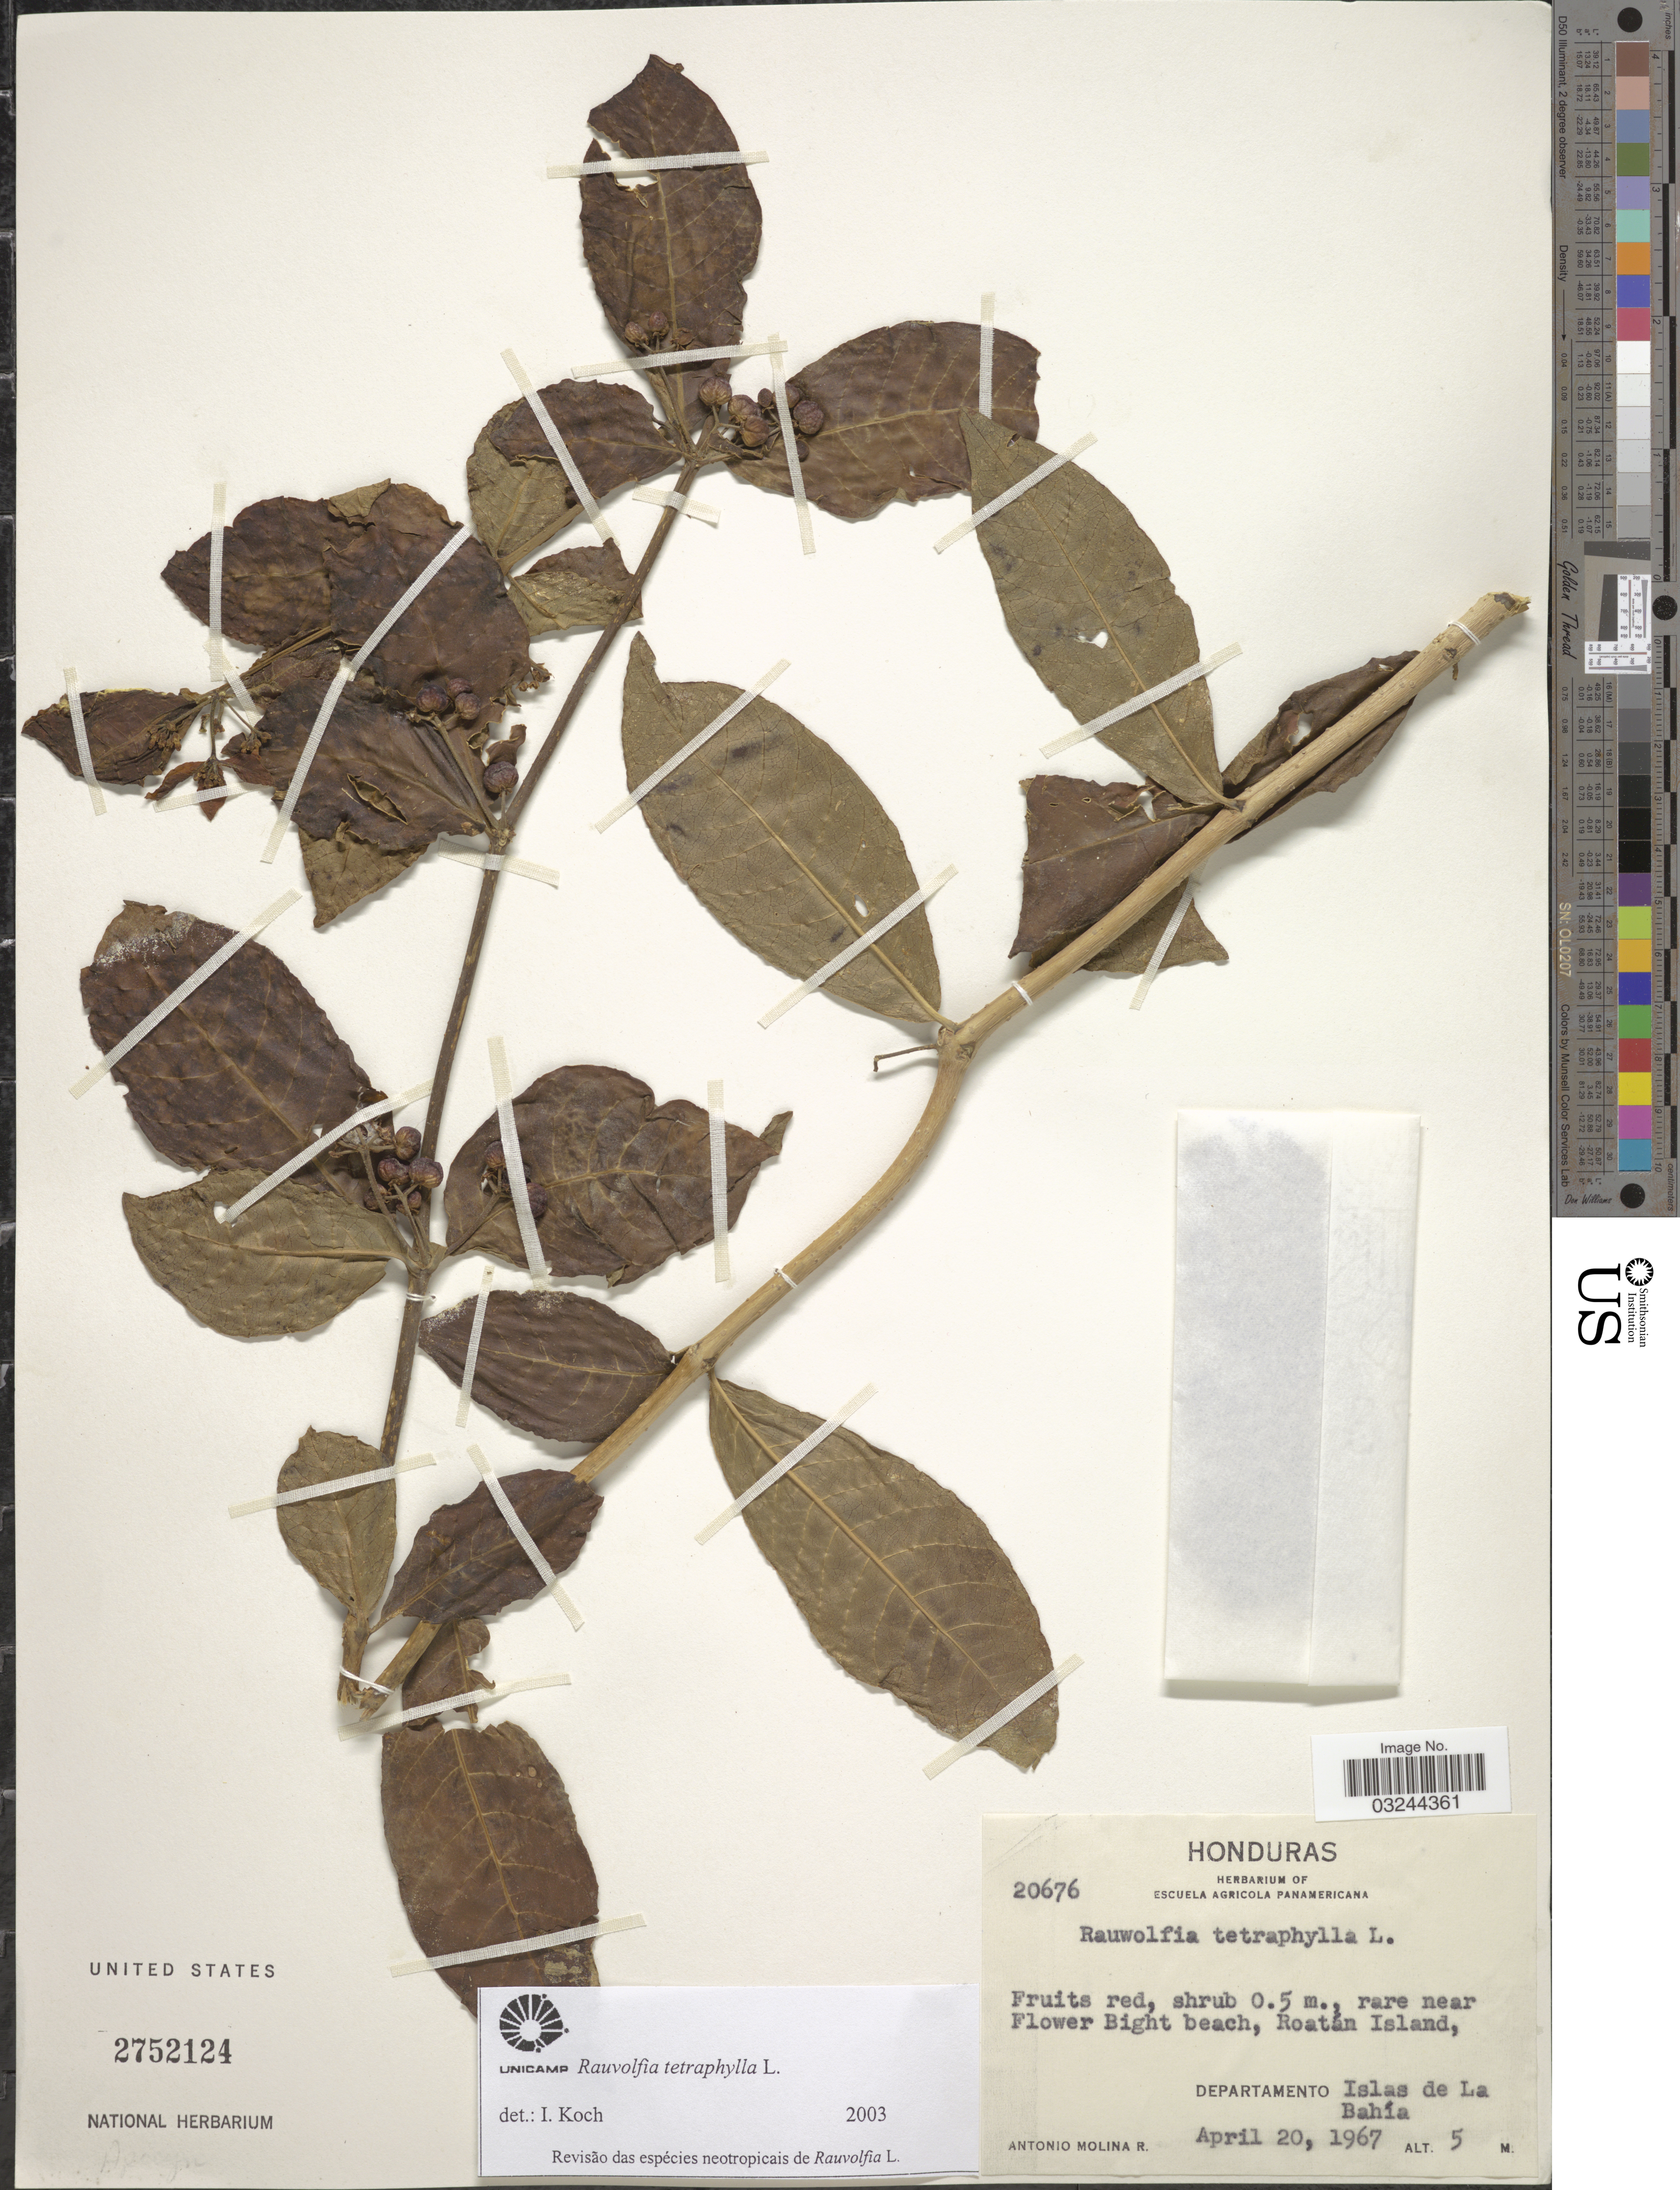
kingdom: Plantae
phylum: Tracheophyta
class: Magnoliopsida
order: Gentianales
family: Apocynaceae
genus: Rauvolfia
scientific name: Rauvolfia tetraphylla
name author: L.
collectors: A. Molina R.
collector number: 20676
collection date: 1967-04-20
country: Honduras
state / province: Islas de la Bahía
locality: Rare near Flower Bight beach, Roatán Island, Departamento Islas de La Bahía.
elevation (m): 5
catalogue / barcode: US 2752124